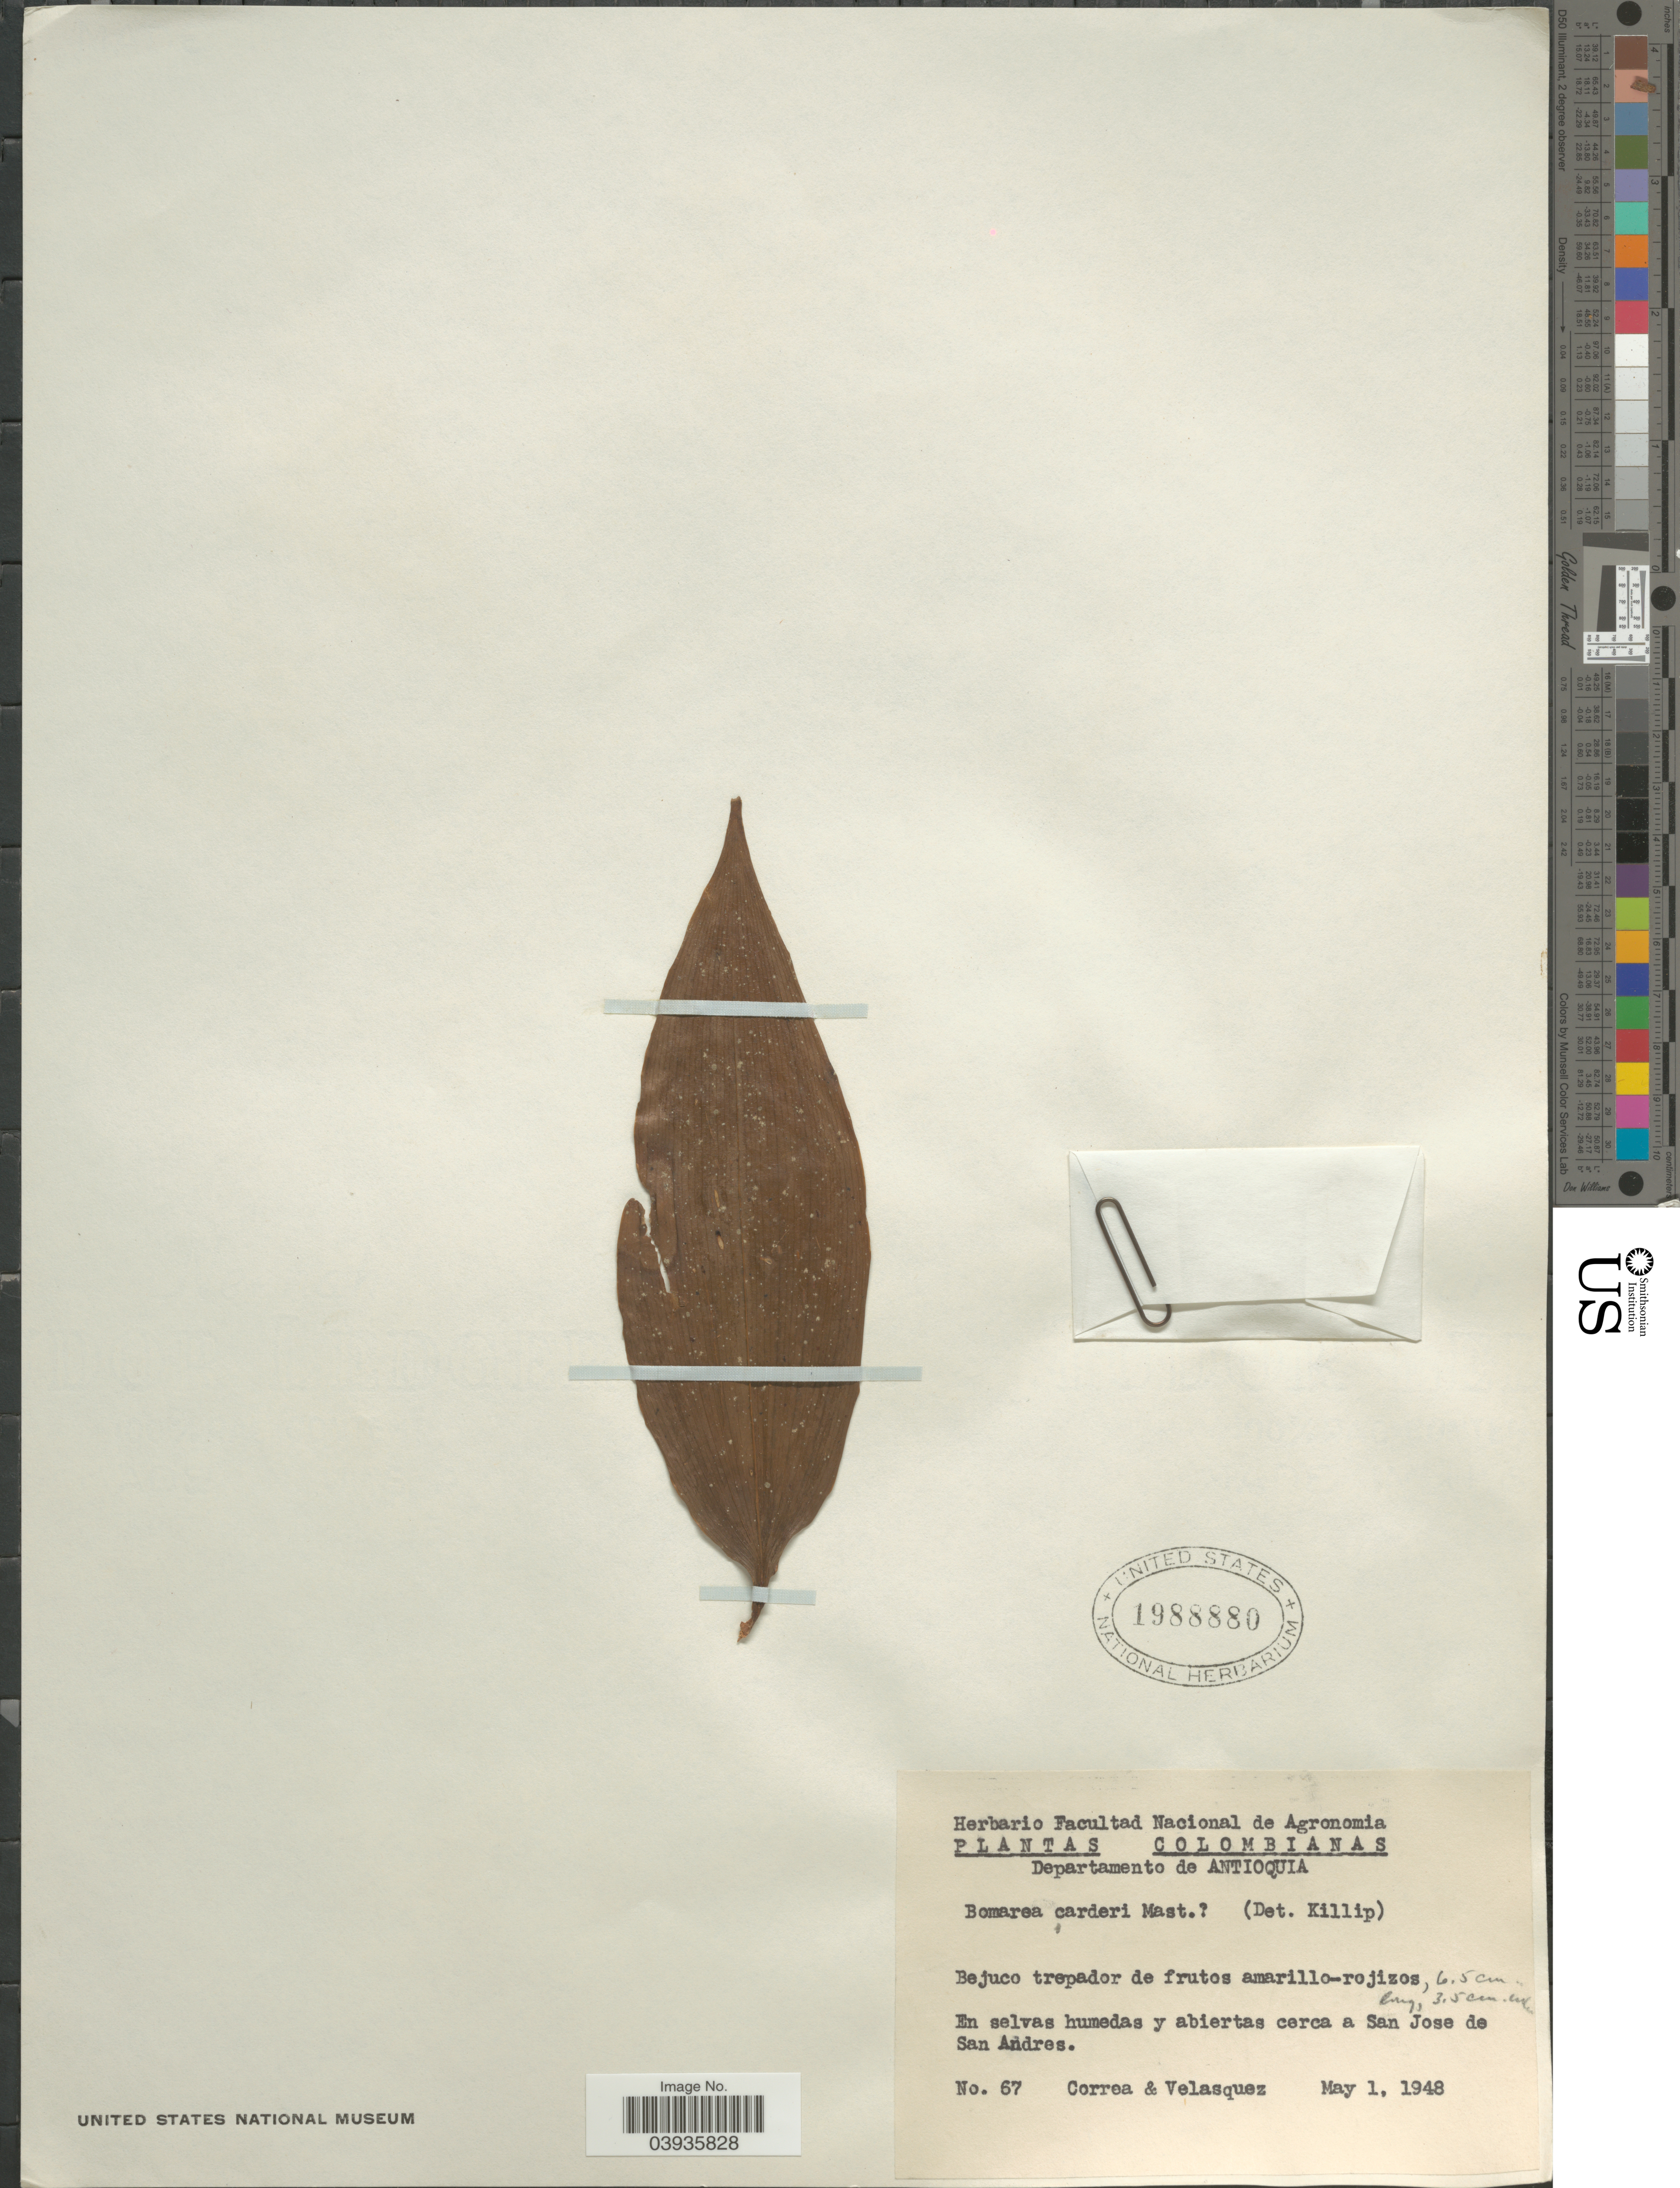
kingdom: Plantae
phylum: Tracheophyta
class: Liliopsida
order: Liliales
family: Alstroemeriaceae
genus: Bomarea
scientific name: Bomarea carderi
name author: Mast.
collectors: -. Correa & -. Velasquez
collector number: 67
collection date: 1948-05-01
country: Colombia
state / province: Antioquia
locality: Departamento de Antioquia. Cerca a San Jose de San Andres.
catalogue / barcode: US 1988880